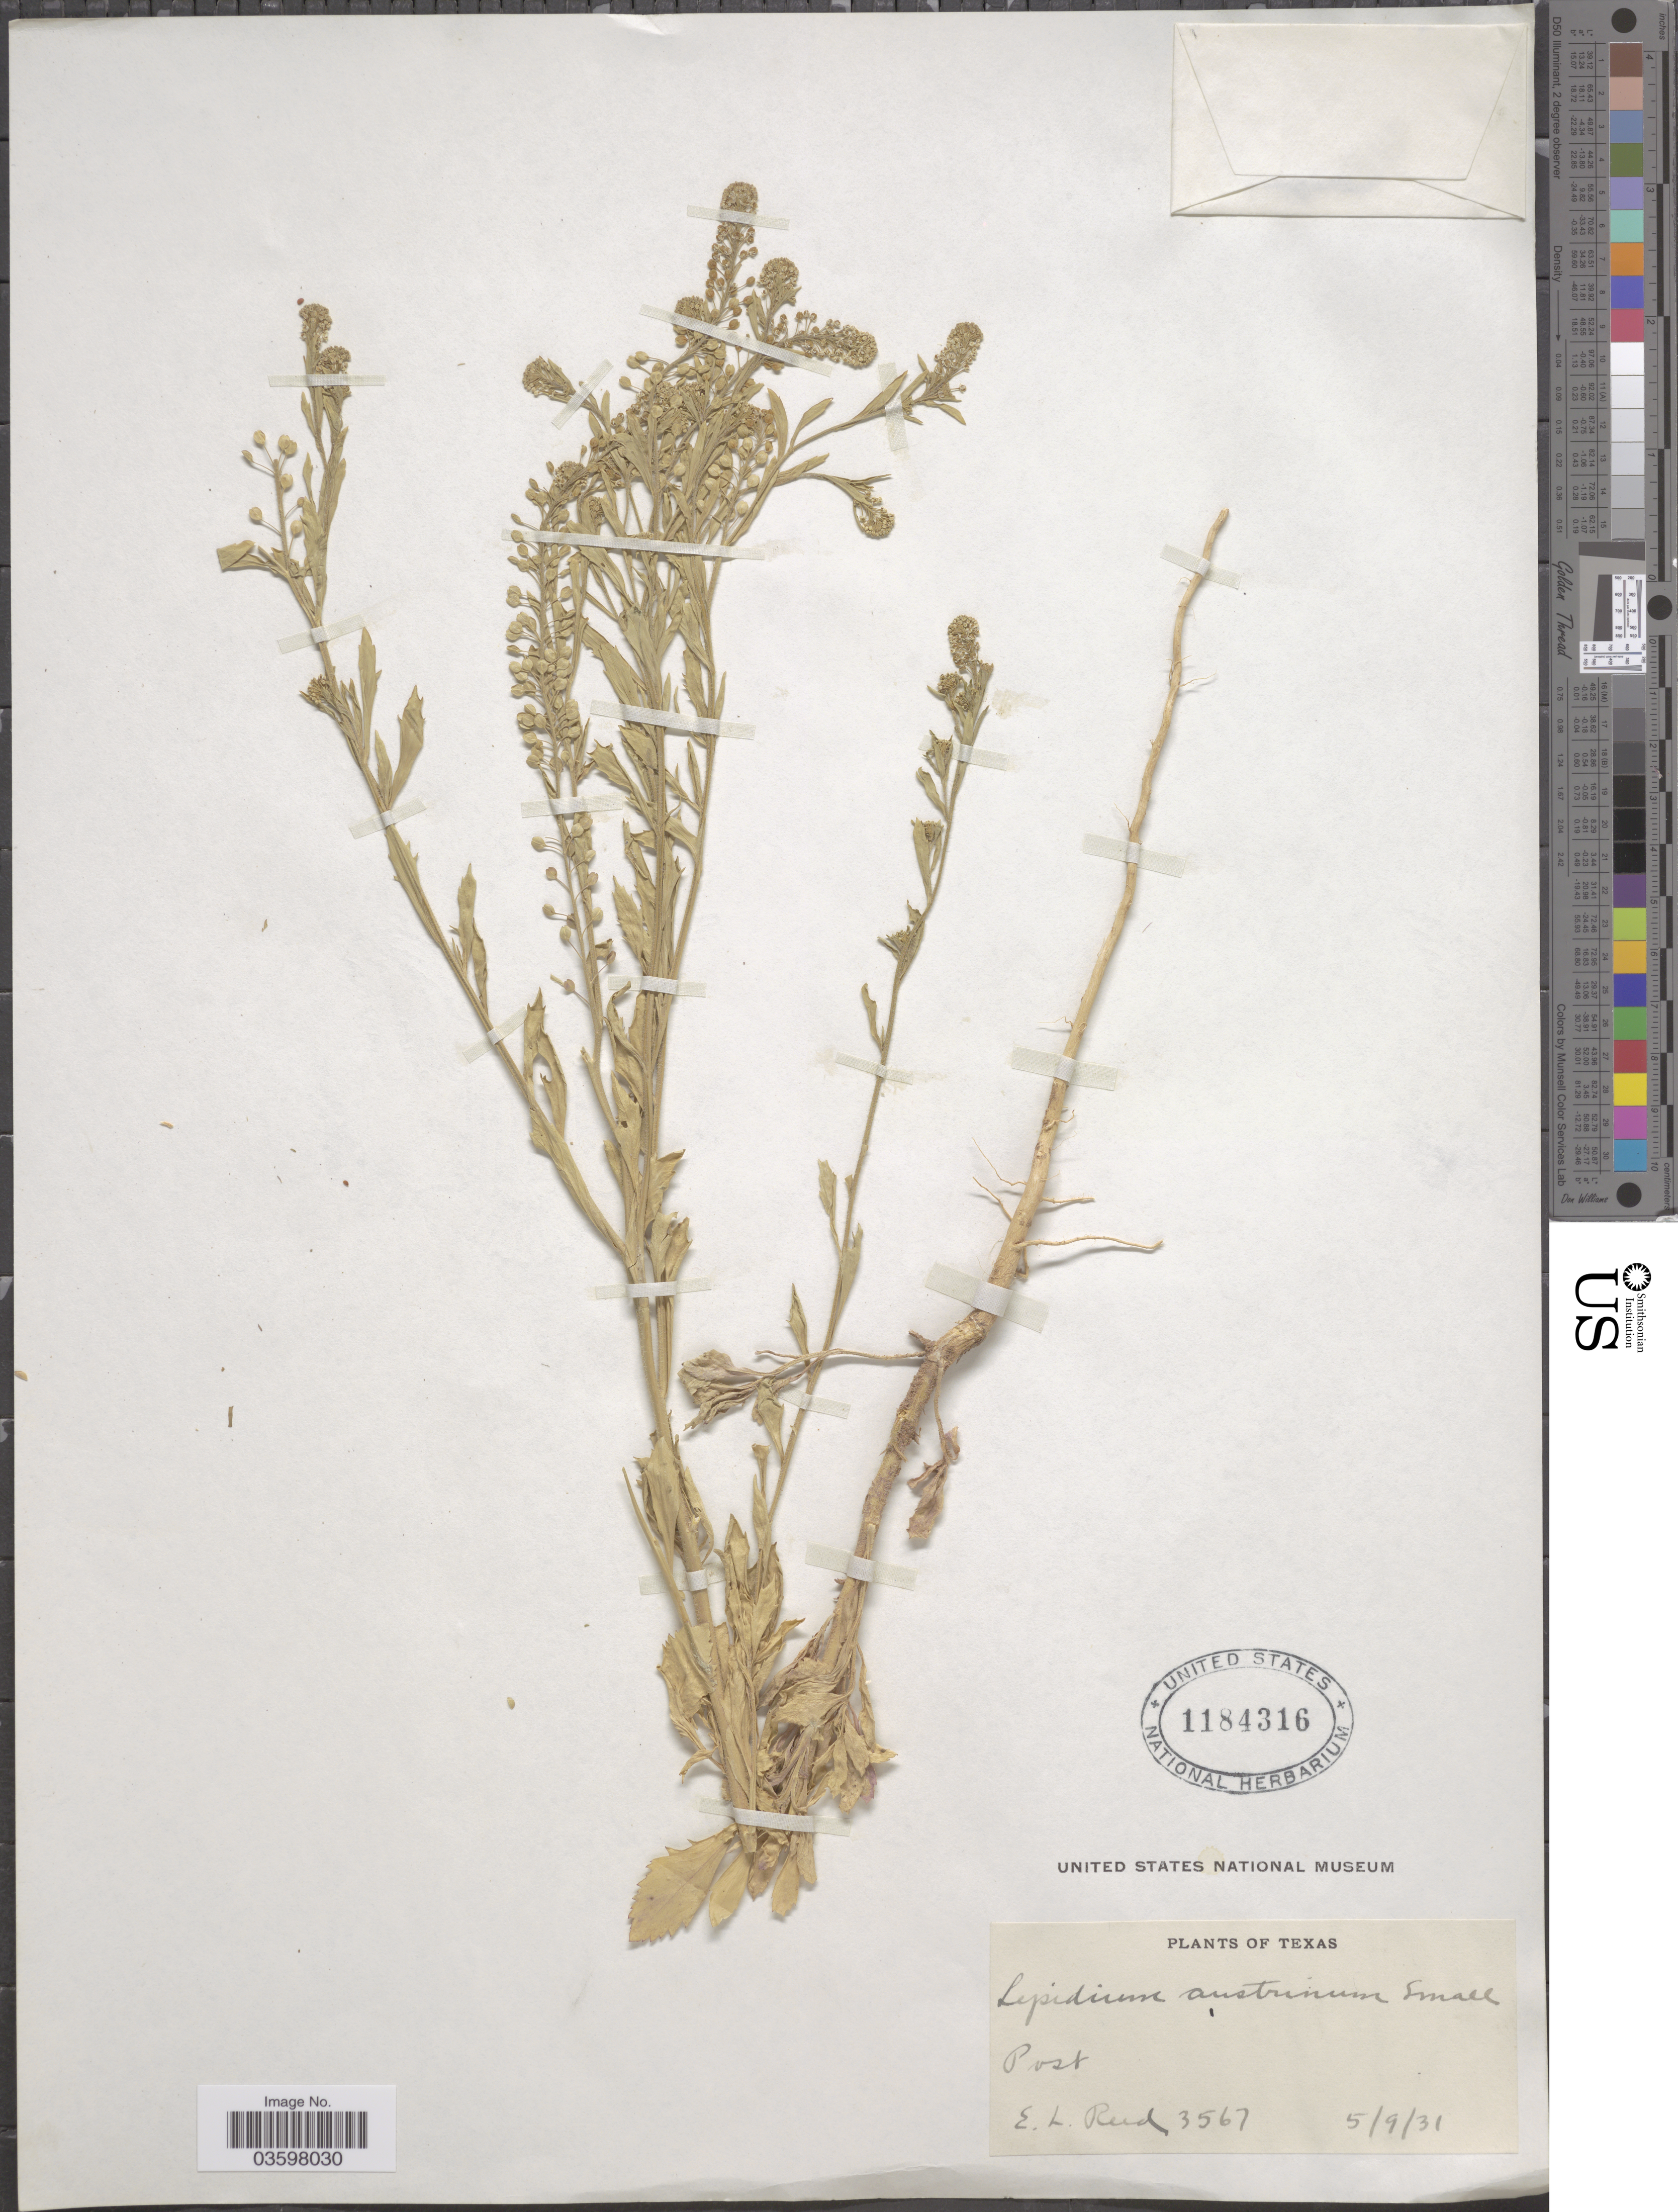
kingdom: Plantae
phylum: Tracheophyta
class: Magnoliopsida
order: Brassicales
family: Brassicaceae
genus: Lepidium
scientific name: Lepidium austrinum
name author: Small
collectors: E. Reed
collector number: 3567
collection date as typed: Transcribed d/m/y: 9/5/31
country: United States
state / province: Texas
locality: Post.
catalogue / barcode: US 1184316